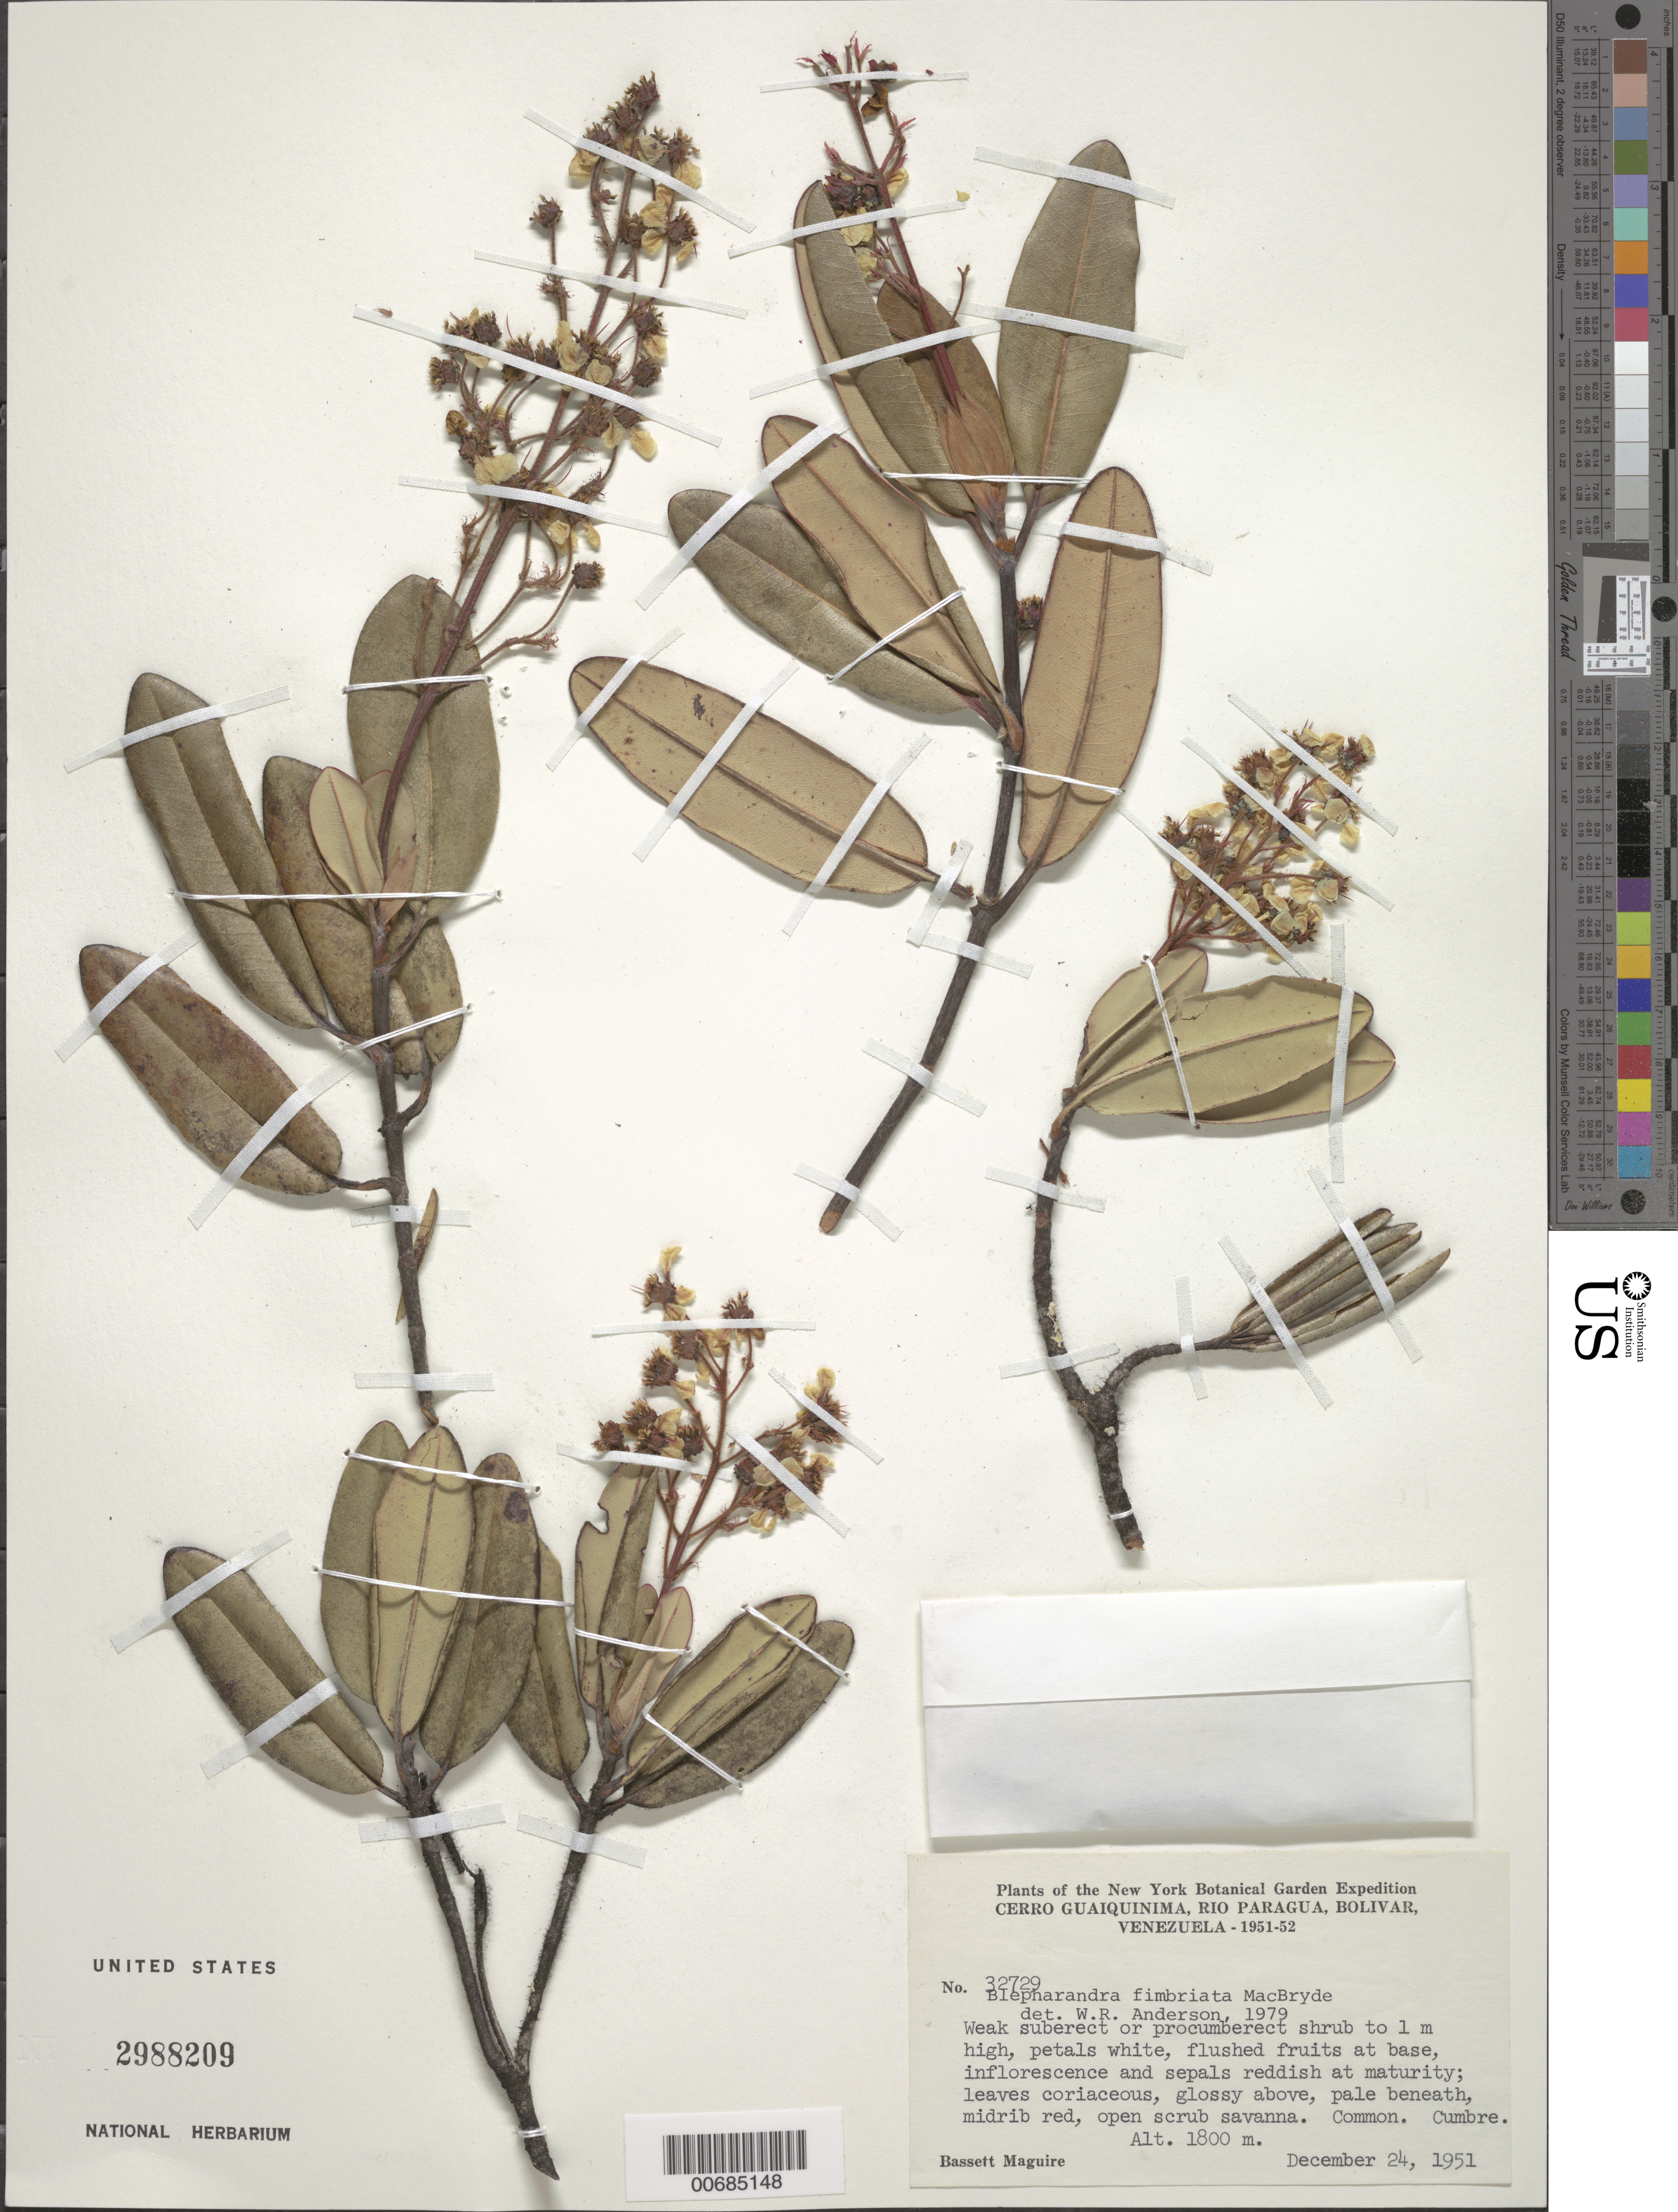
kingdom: Plantae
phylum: Tracheophyta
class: Magnoliopsida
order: Malpighiales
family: Malpighiaceae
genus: Blepharandra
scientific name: Blepharandra fimbriata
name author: MacBryde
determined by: Anderson, W. R., (MICH), University of Michigan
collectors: B. Maguire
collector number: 32729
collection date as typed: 24-Dec-51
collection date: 1951-12-24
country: Venezuela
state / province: Bolívar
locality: Cerro Guaiquinima, Río Paragua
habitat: Open scrub savanna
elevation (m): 1800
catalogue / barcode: US 2988209